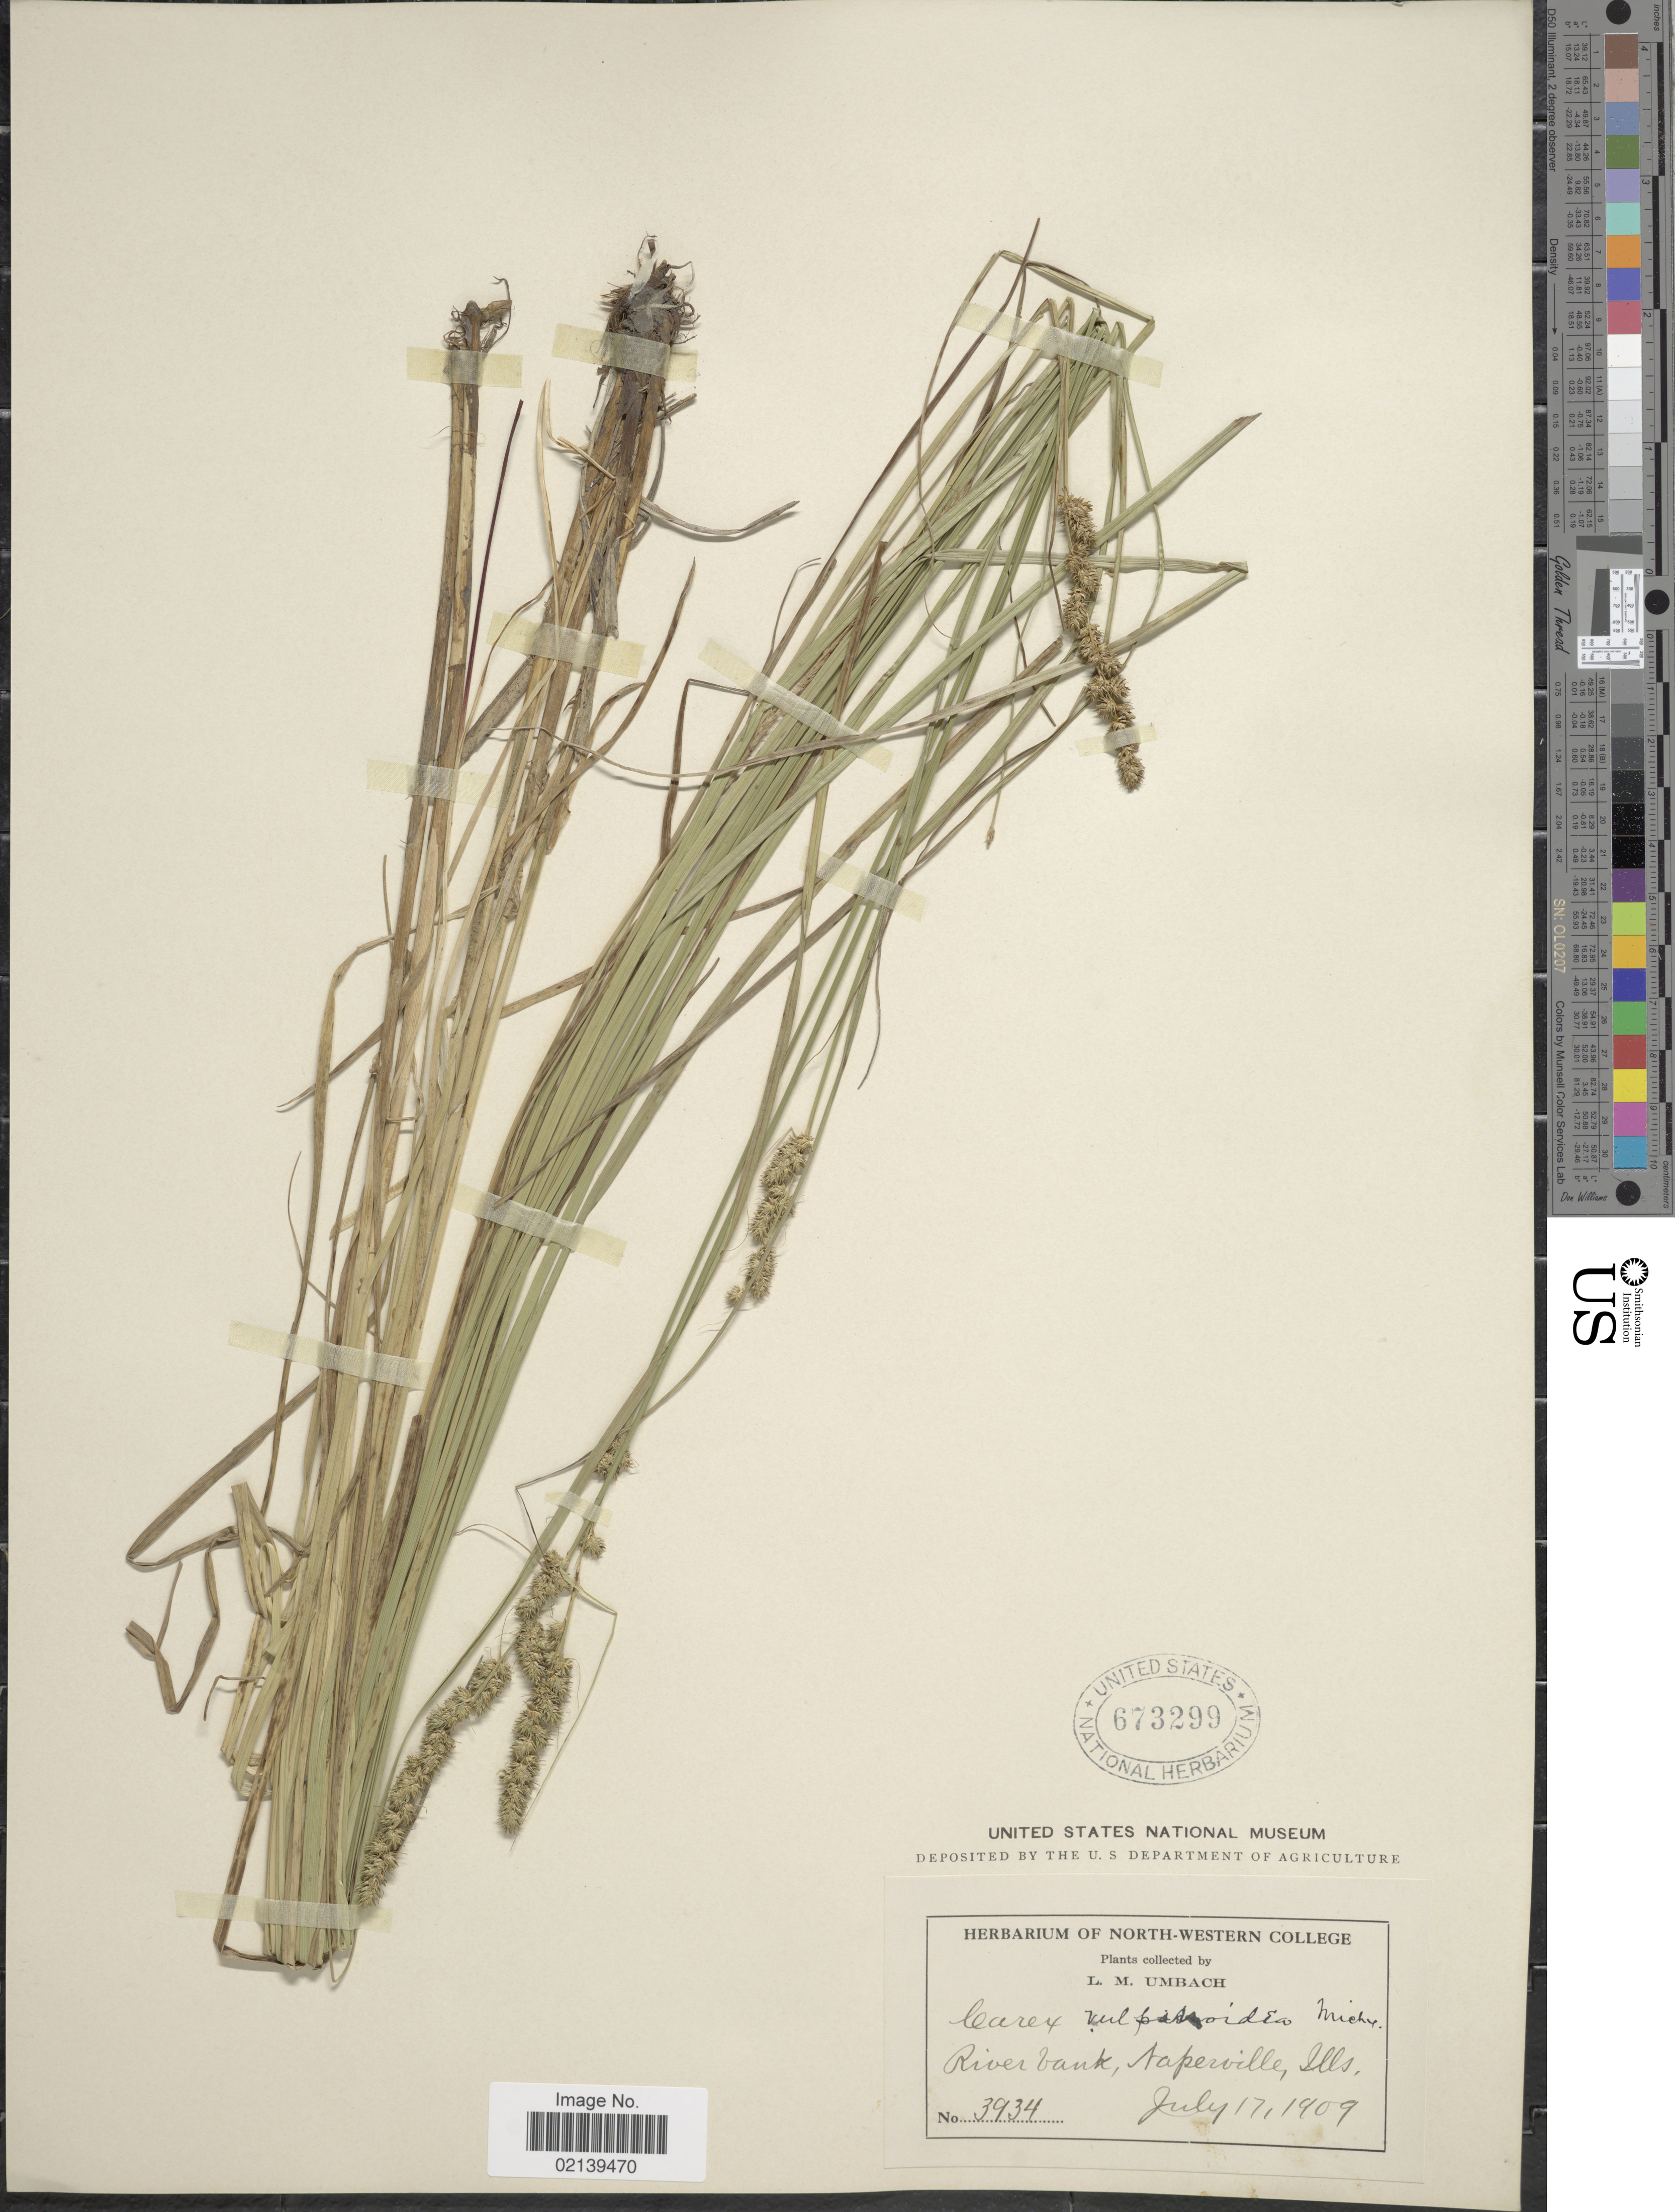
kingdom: Plantae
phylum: Tracheophyta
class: Liliopsida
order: Poales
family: Cyperaceae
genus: Carex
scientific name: Carex vulpinoidea Michx.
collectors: L. M. Umbach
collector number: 3934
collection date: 1909-07-17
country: United States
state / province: Illinois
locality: River bank, Naperville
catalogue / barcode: US 673299